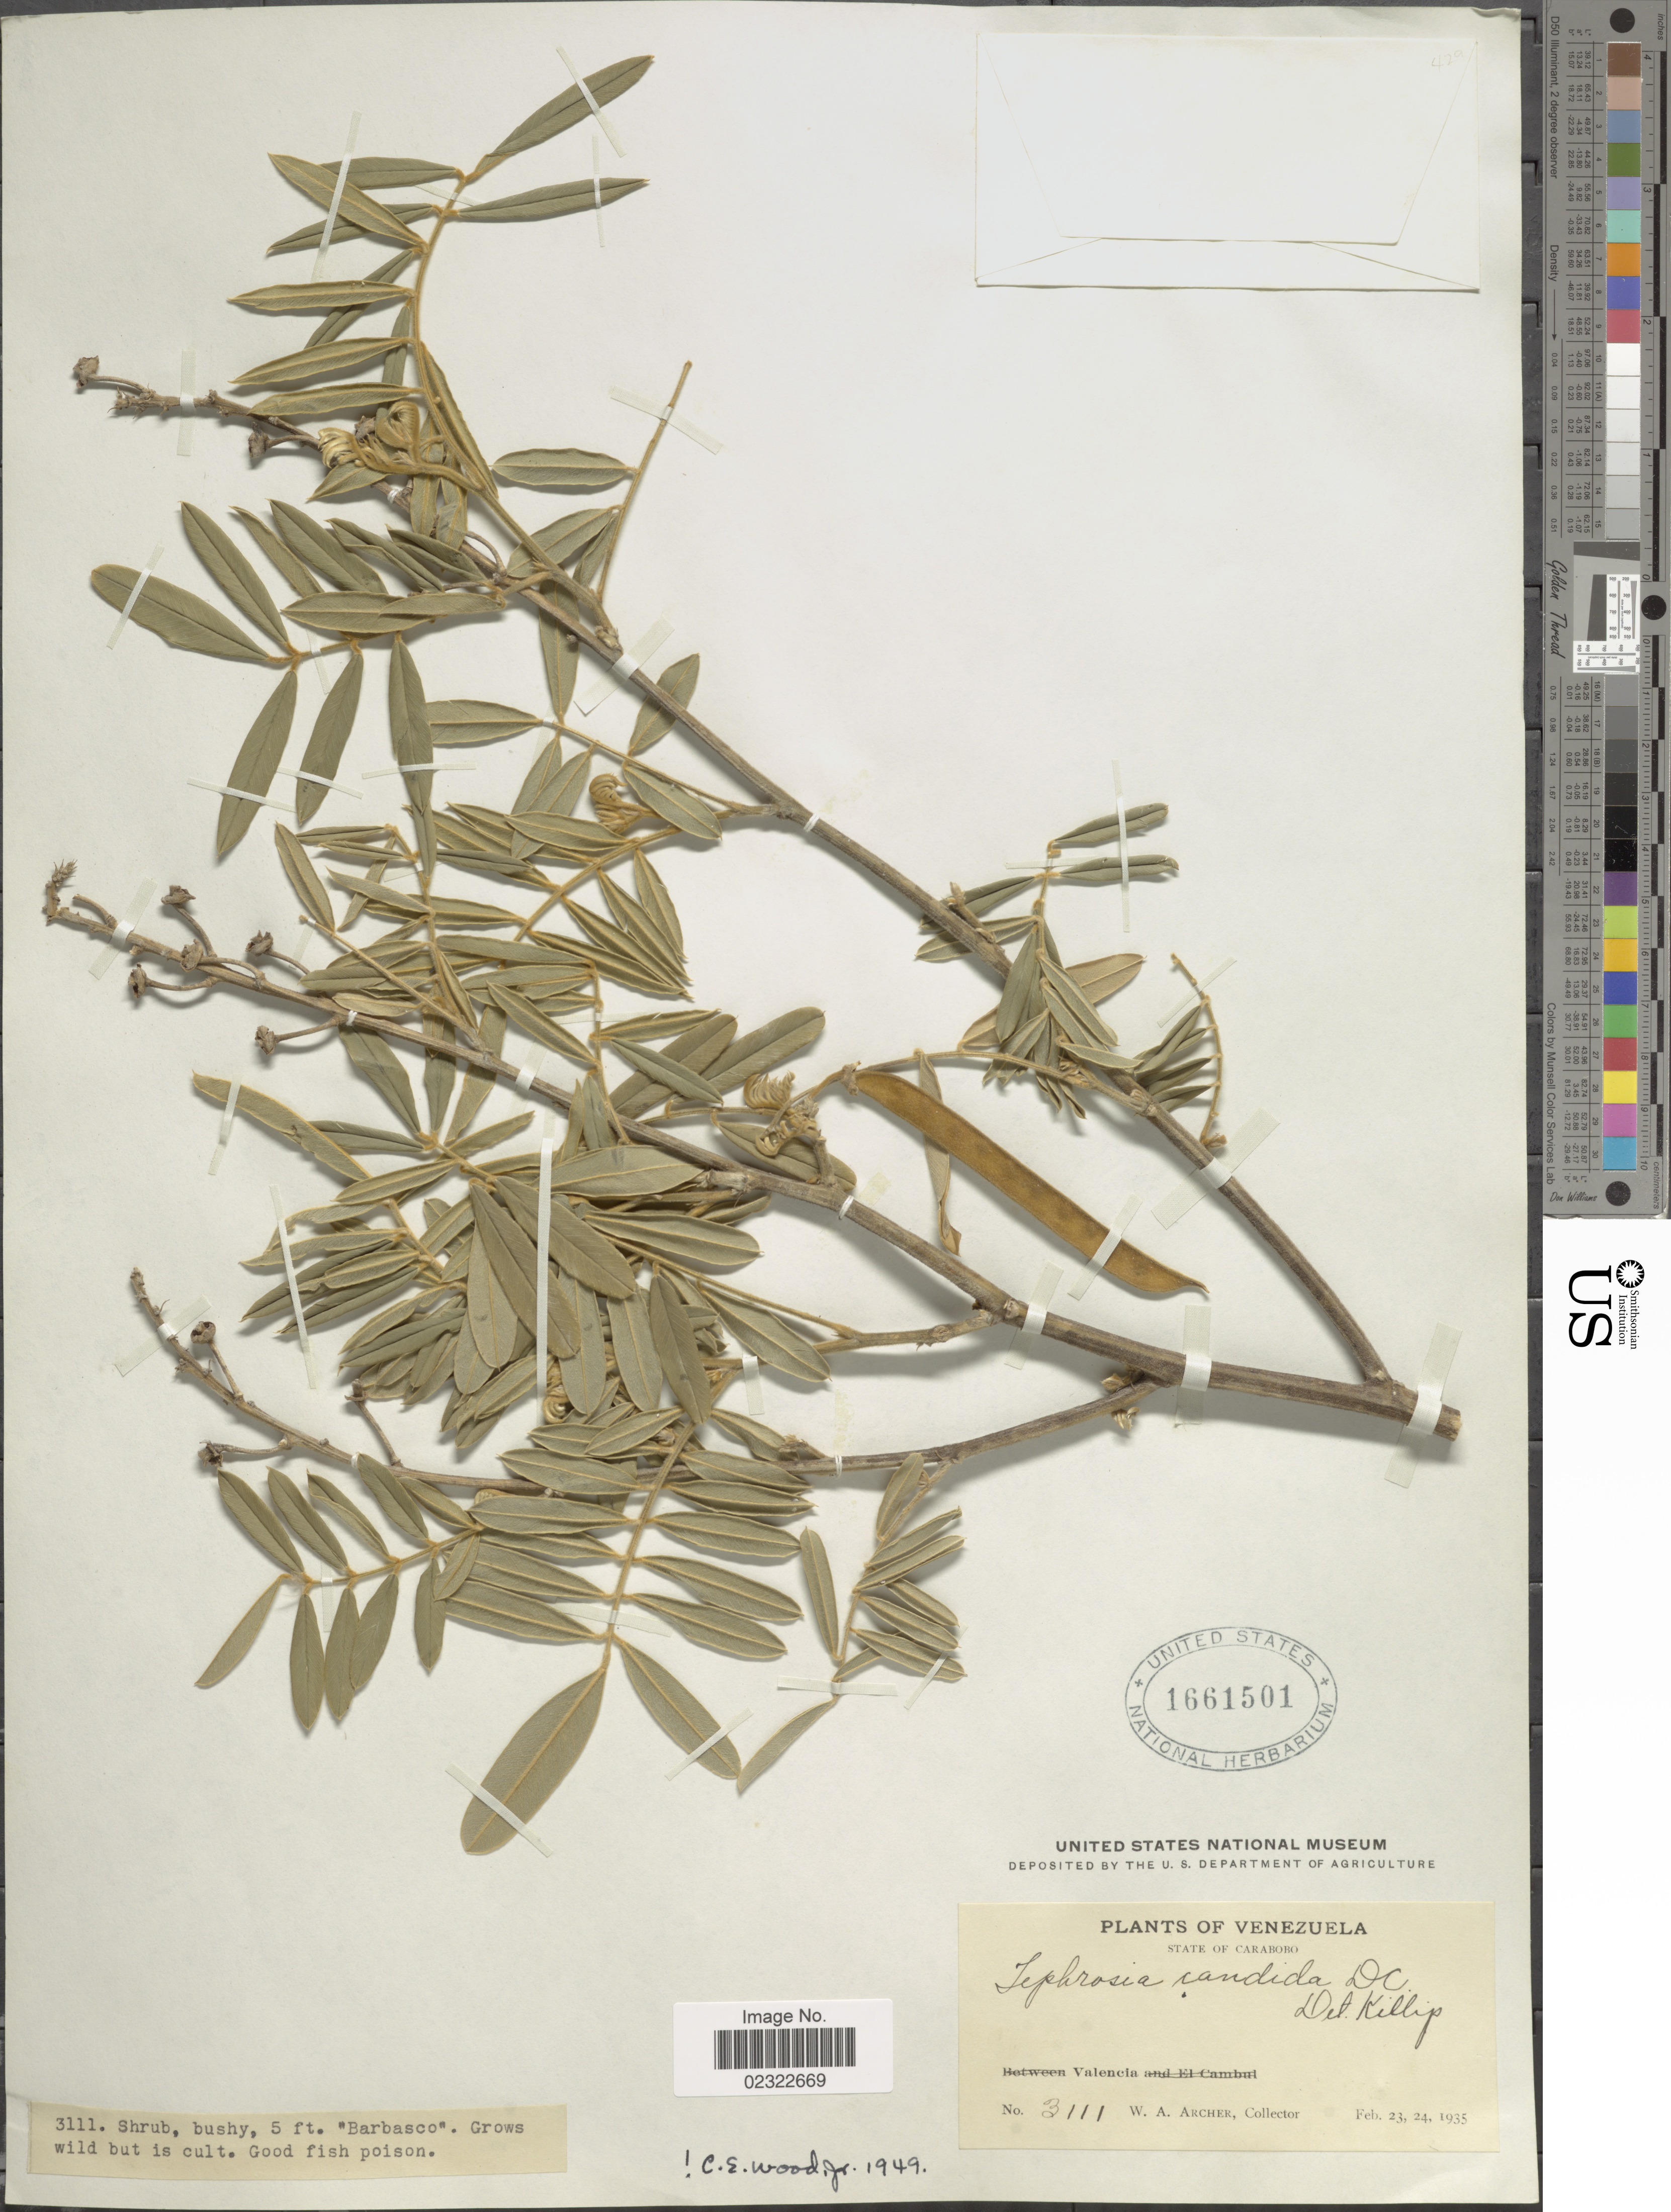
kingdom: Plantae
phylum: Tracheophyta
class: Magnoliopsida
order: Fabales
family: Fabaceae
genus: Tephrosia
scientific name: Tephrosia candida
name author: DC.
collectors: W. A. Archer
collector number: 3111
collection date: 1935-02-23/1935-02-24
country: Venezuela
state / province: Carabobo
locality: Valencia.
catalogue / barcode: US 1661501